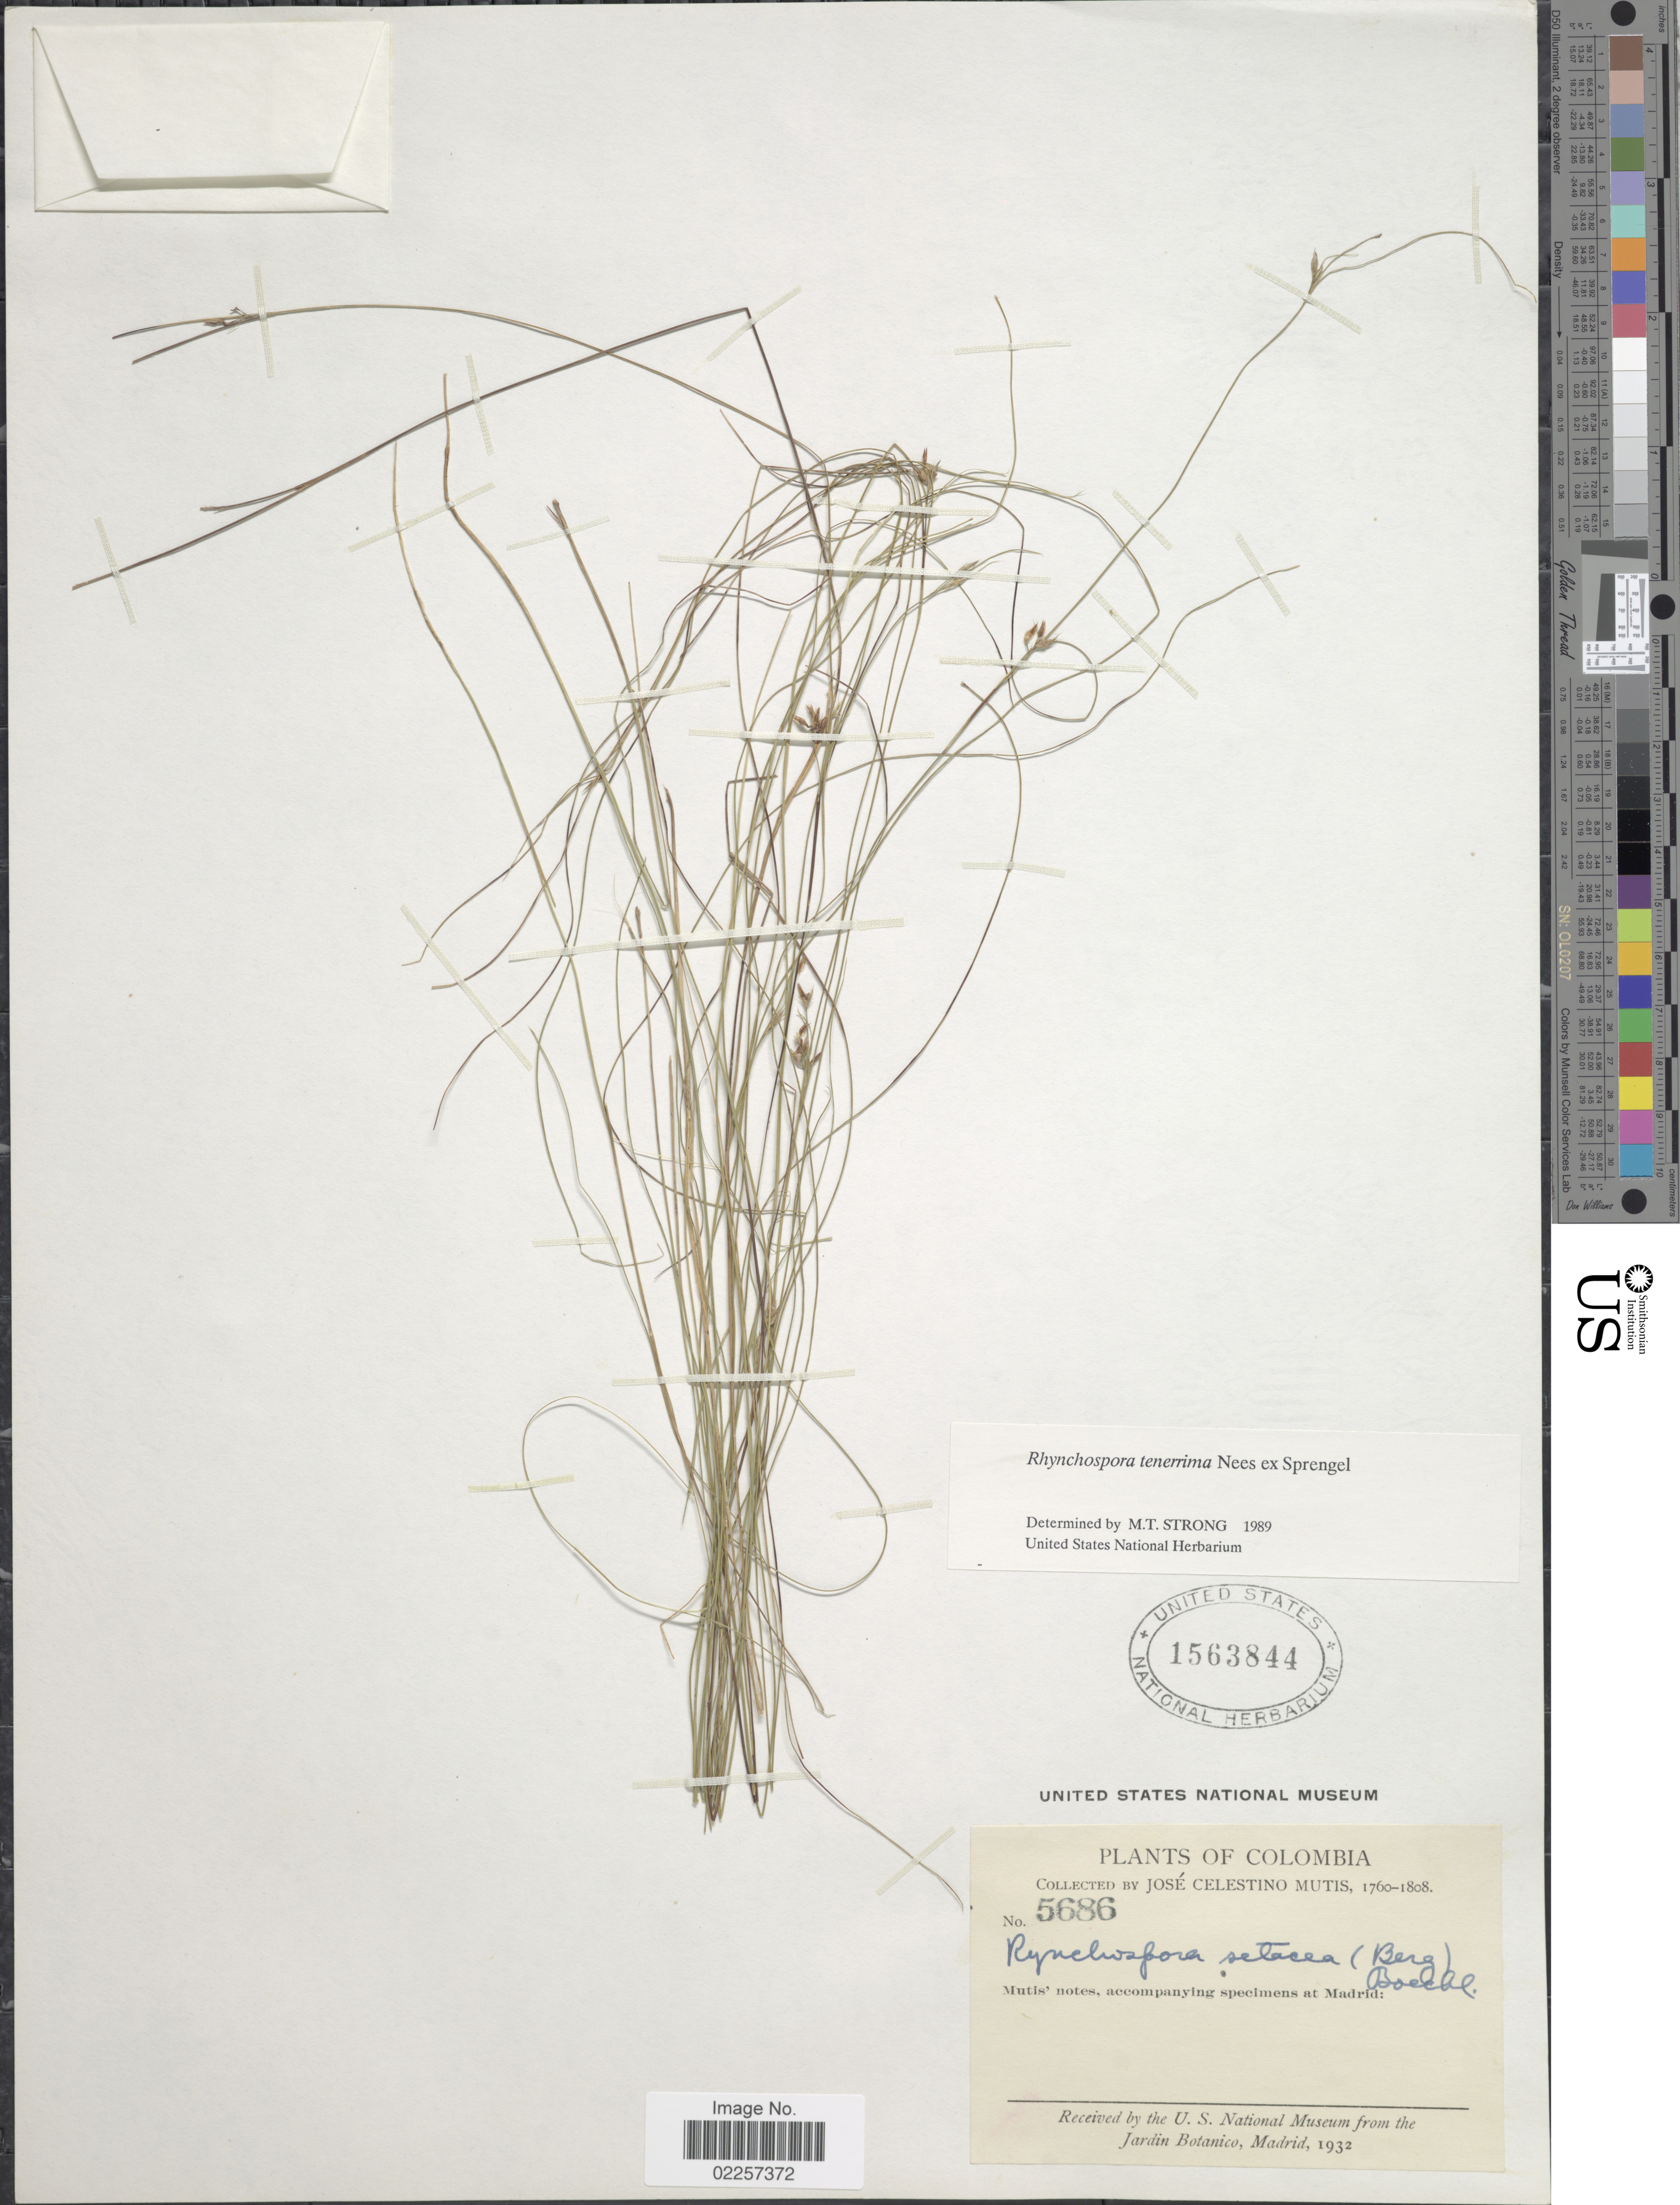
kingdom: Plantae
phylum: Tracheophyta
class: Liliopsida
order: Poales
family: Cyperaceae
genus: Rhynchospora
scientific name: Rhynchospora tenerrima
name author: Nees ex Spreng.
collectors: J. C. B. Mutis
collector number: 5686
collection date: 1760/1808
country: Colombia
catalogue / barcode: US 1563844